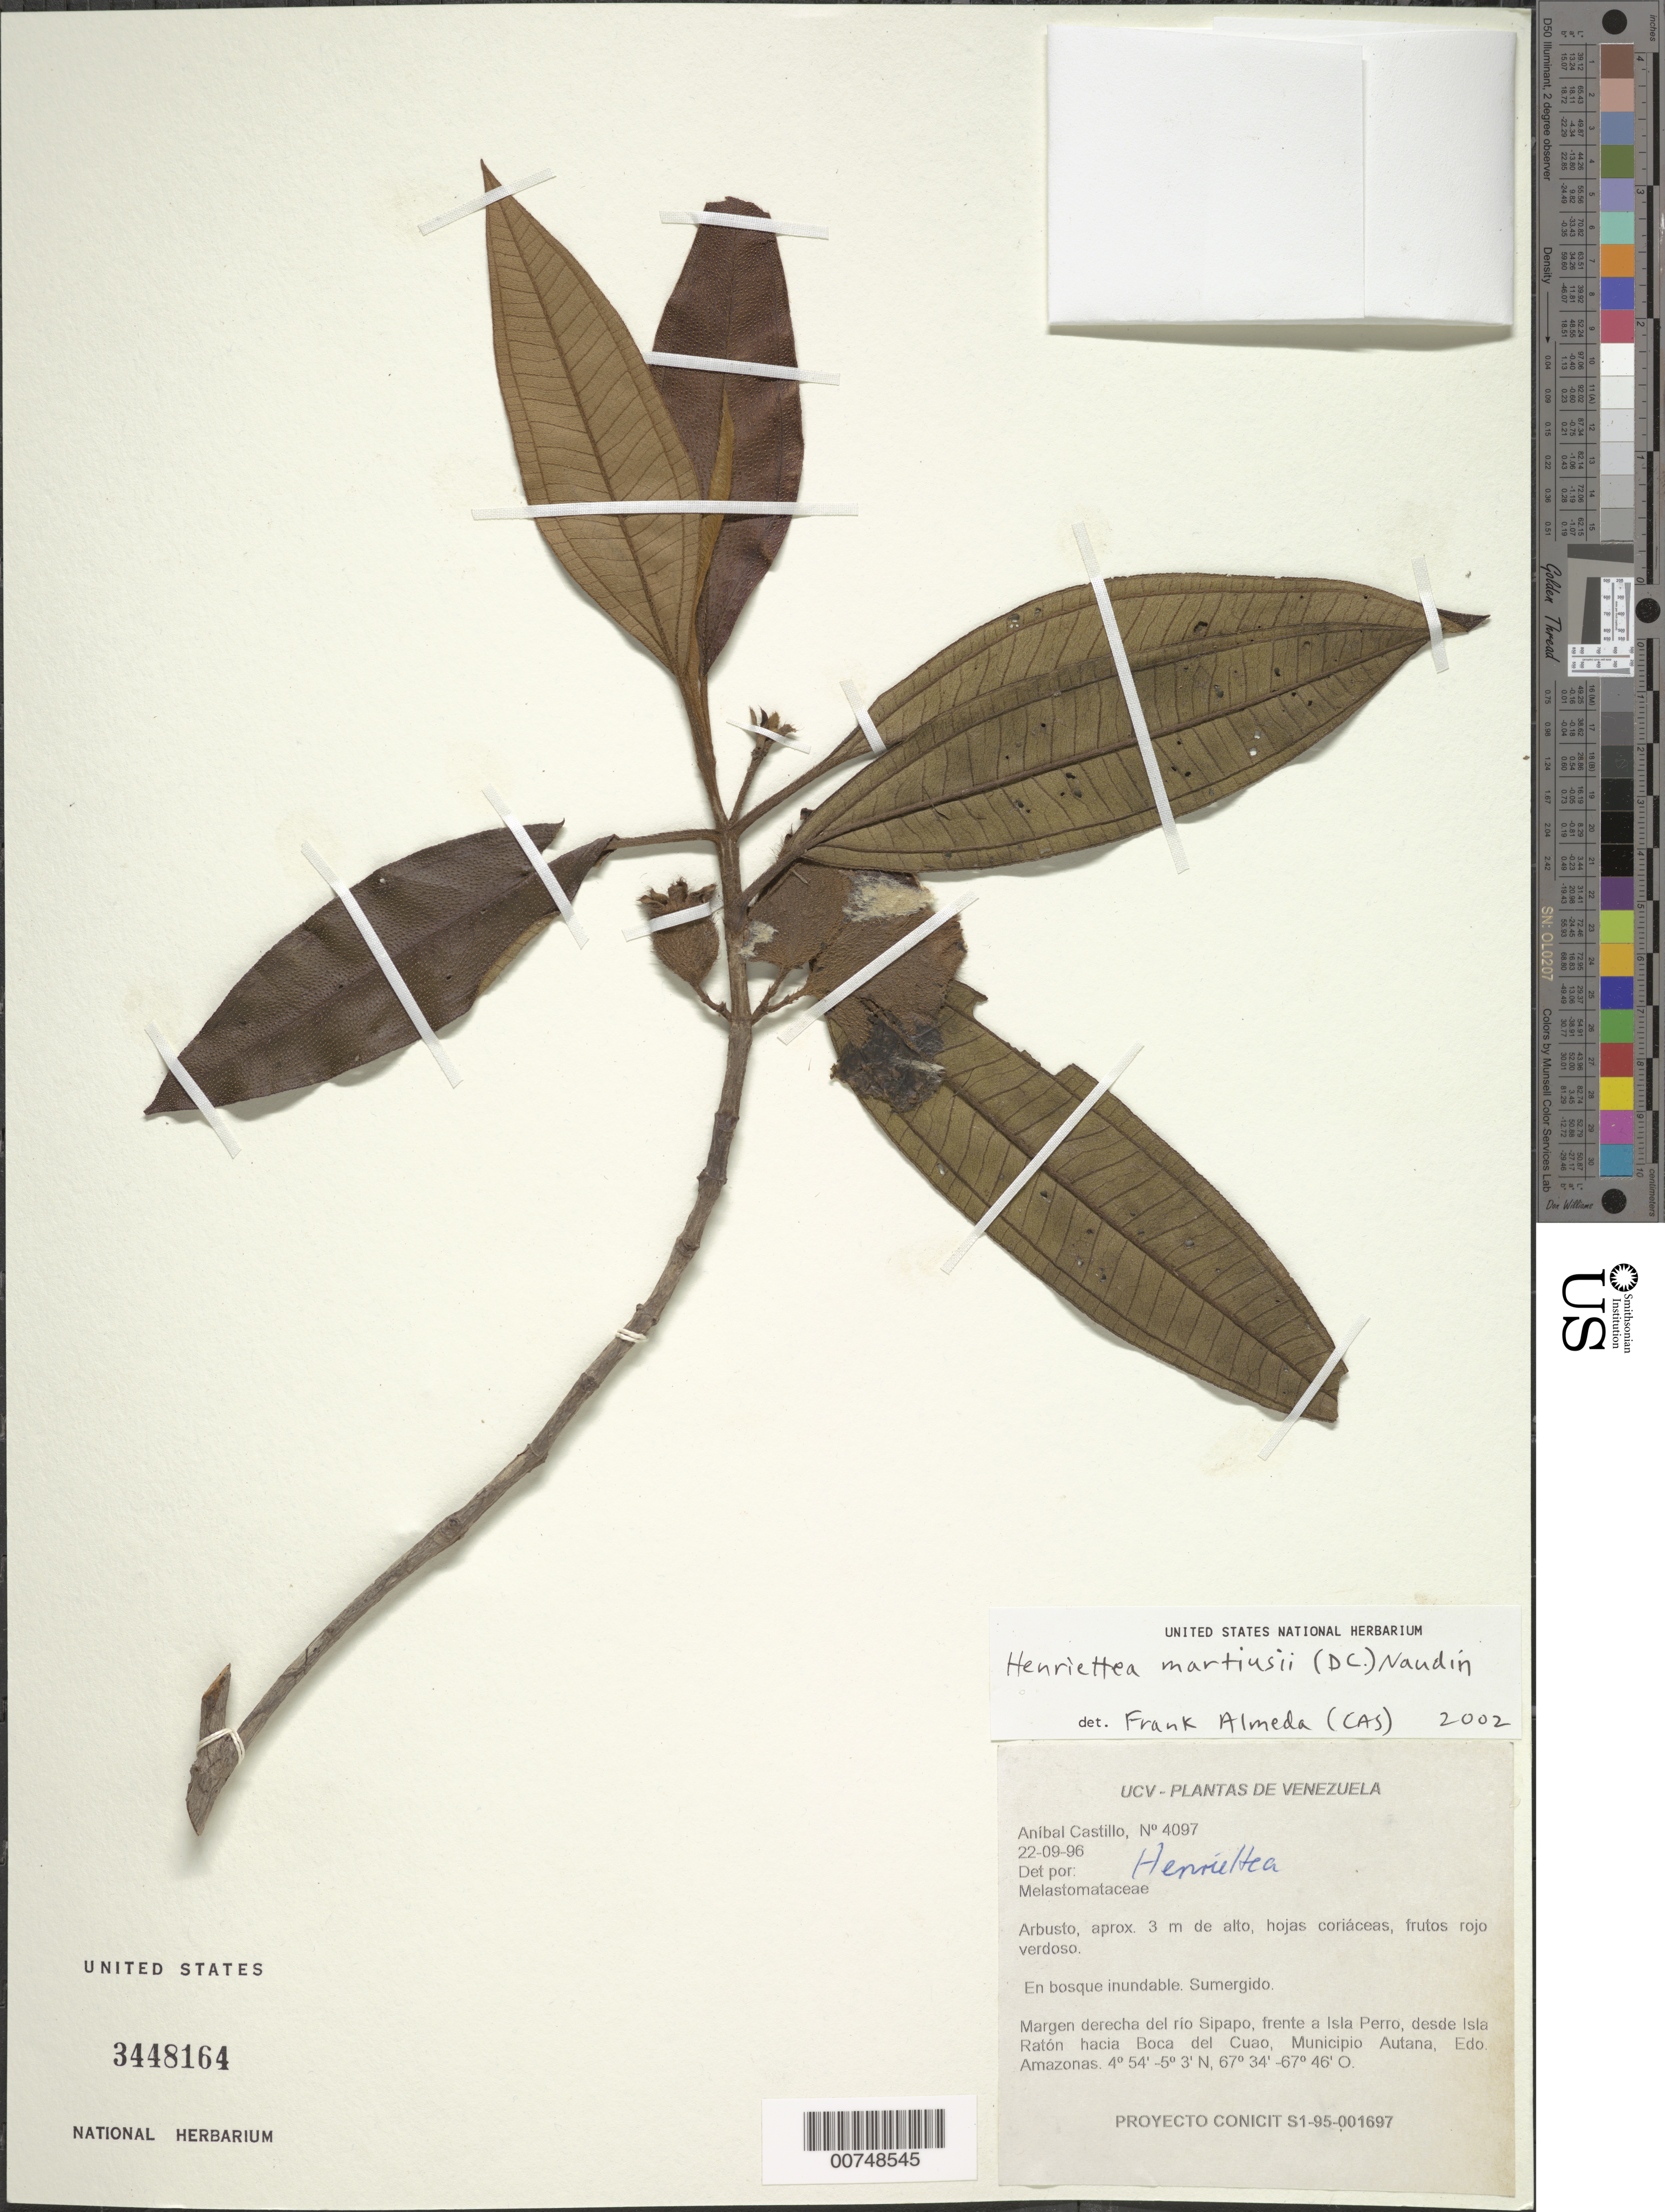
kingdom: Plantae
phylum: Tracheophyta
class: Magnoliopsida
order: Myrtales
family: Melastomataceae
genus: Henriettea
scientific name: Henriettea martiusii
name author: (DC.) Naudin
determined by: Almeda, F.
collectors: A. Castillo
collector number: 4097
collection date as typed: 22-Sep-96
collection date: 1996-09-22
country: Venezuela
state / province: Amazonas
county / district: Autana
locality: Mun. Autana, Río Sipapo, isla Perro, desde Isla Raton hacia Boca del Cuao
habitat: Margen derecha; en bosque inundable, sumergido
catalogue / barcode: US 3448164